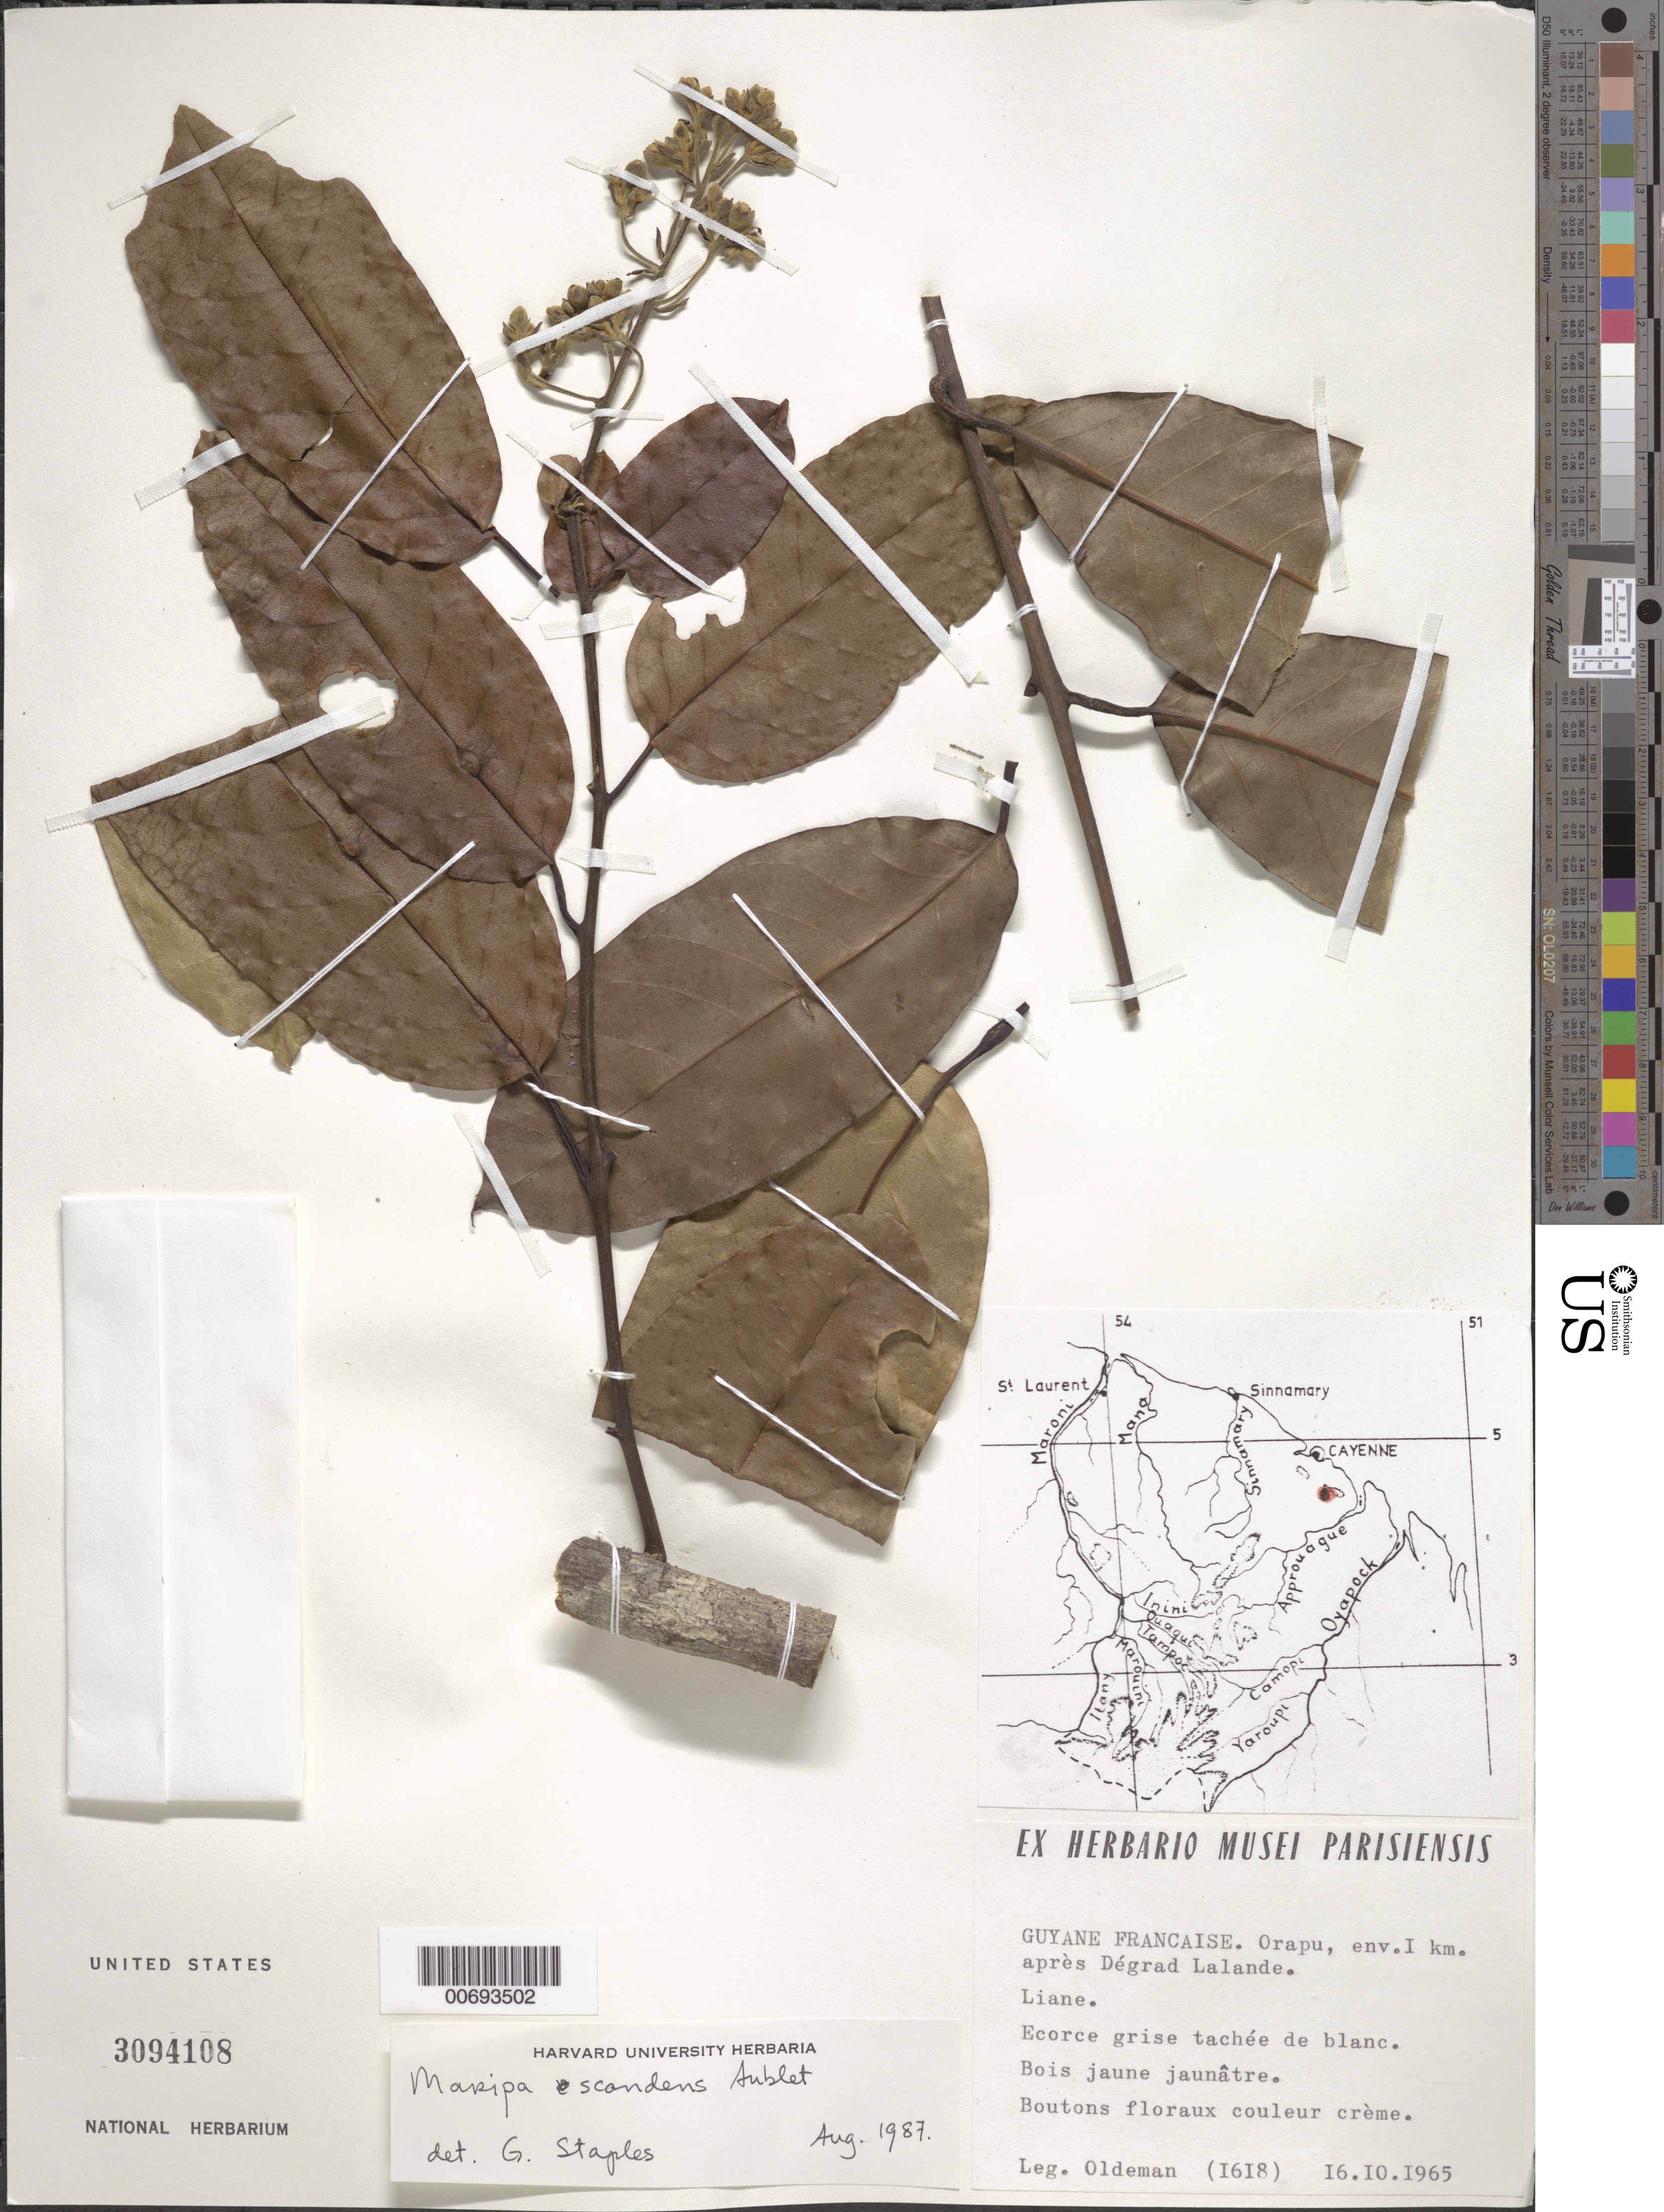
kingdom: Plantae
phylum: Tracheophyta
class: Magnoliopsida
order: Solanales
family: Convolvulaceae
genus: Maripa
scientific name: Maripa scandens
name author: Aubl.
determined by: Staples, G. W.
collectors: R. Oldeman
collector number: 1618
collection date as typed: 16-Oct-65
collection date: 1965-10-16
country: French Guiana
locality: Orapu, env. 1-1/2 km, après Dégrad Lalande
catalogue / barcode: US 3094108